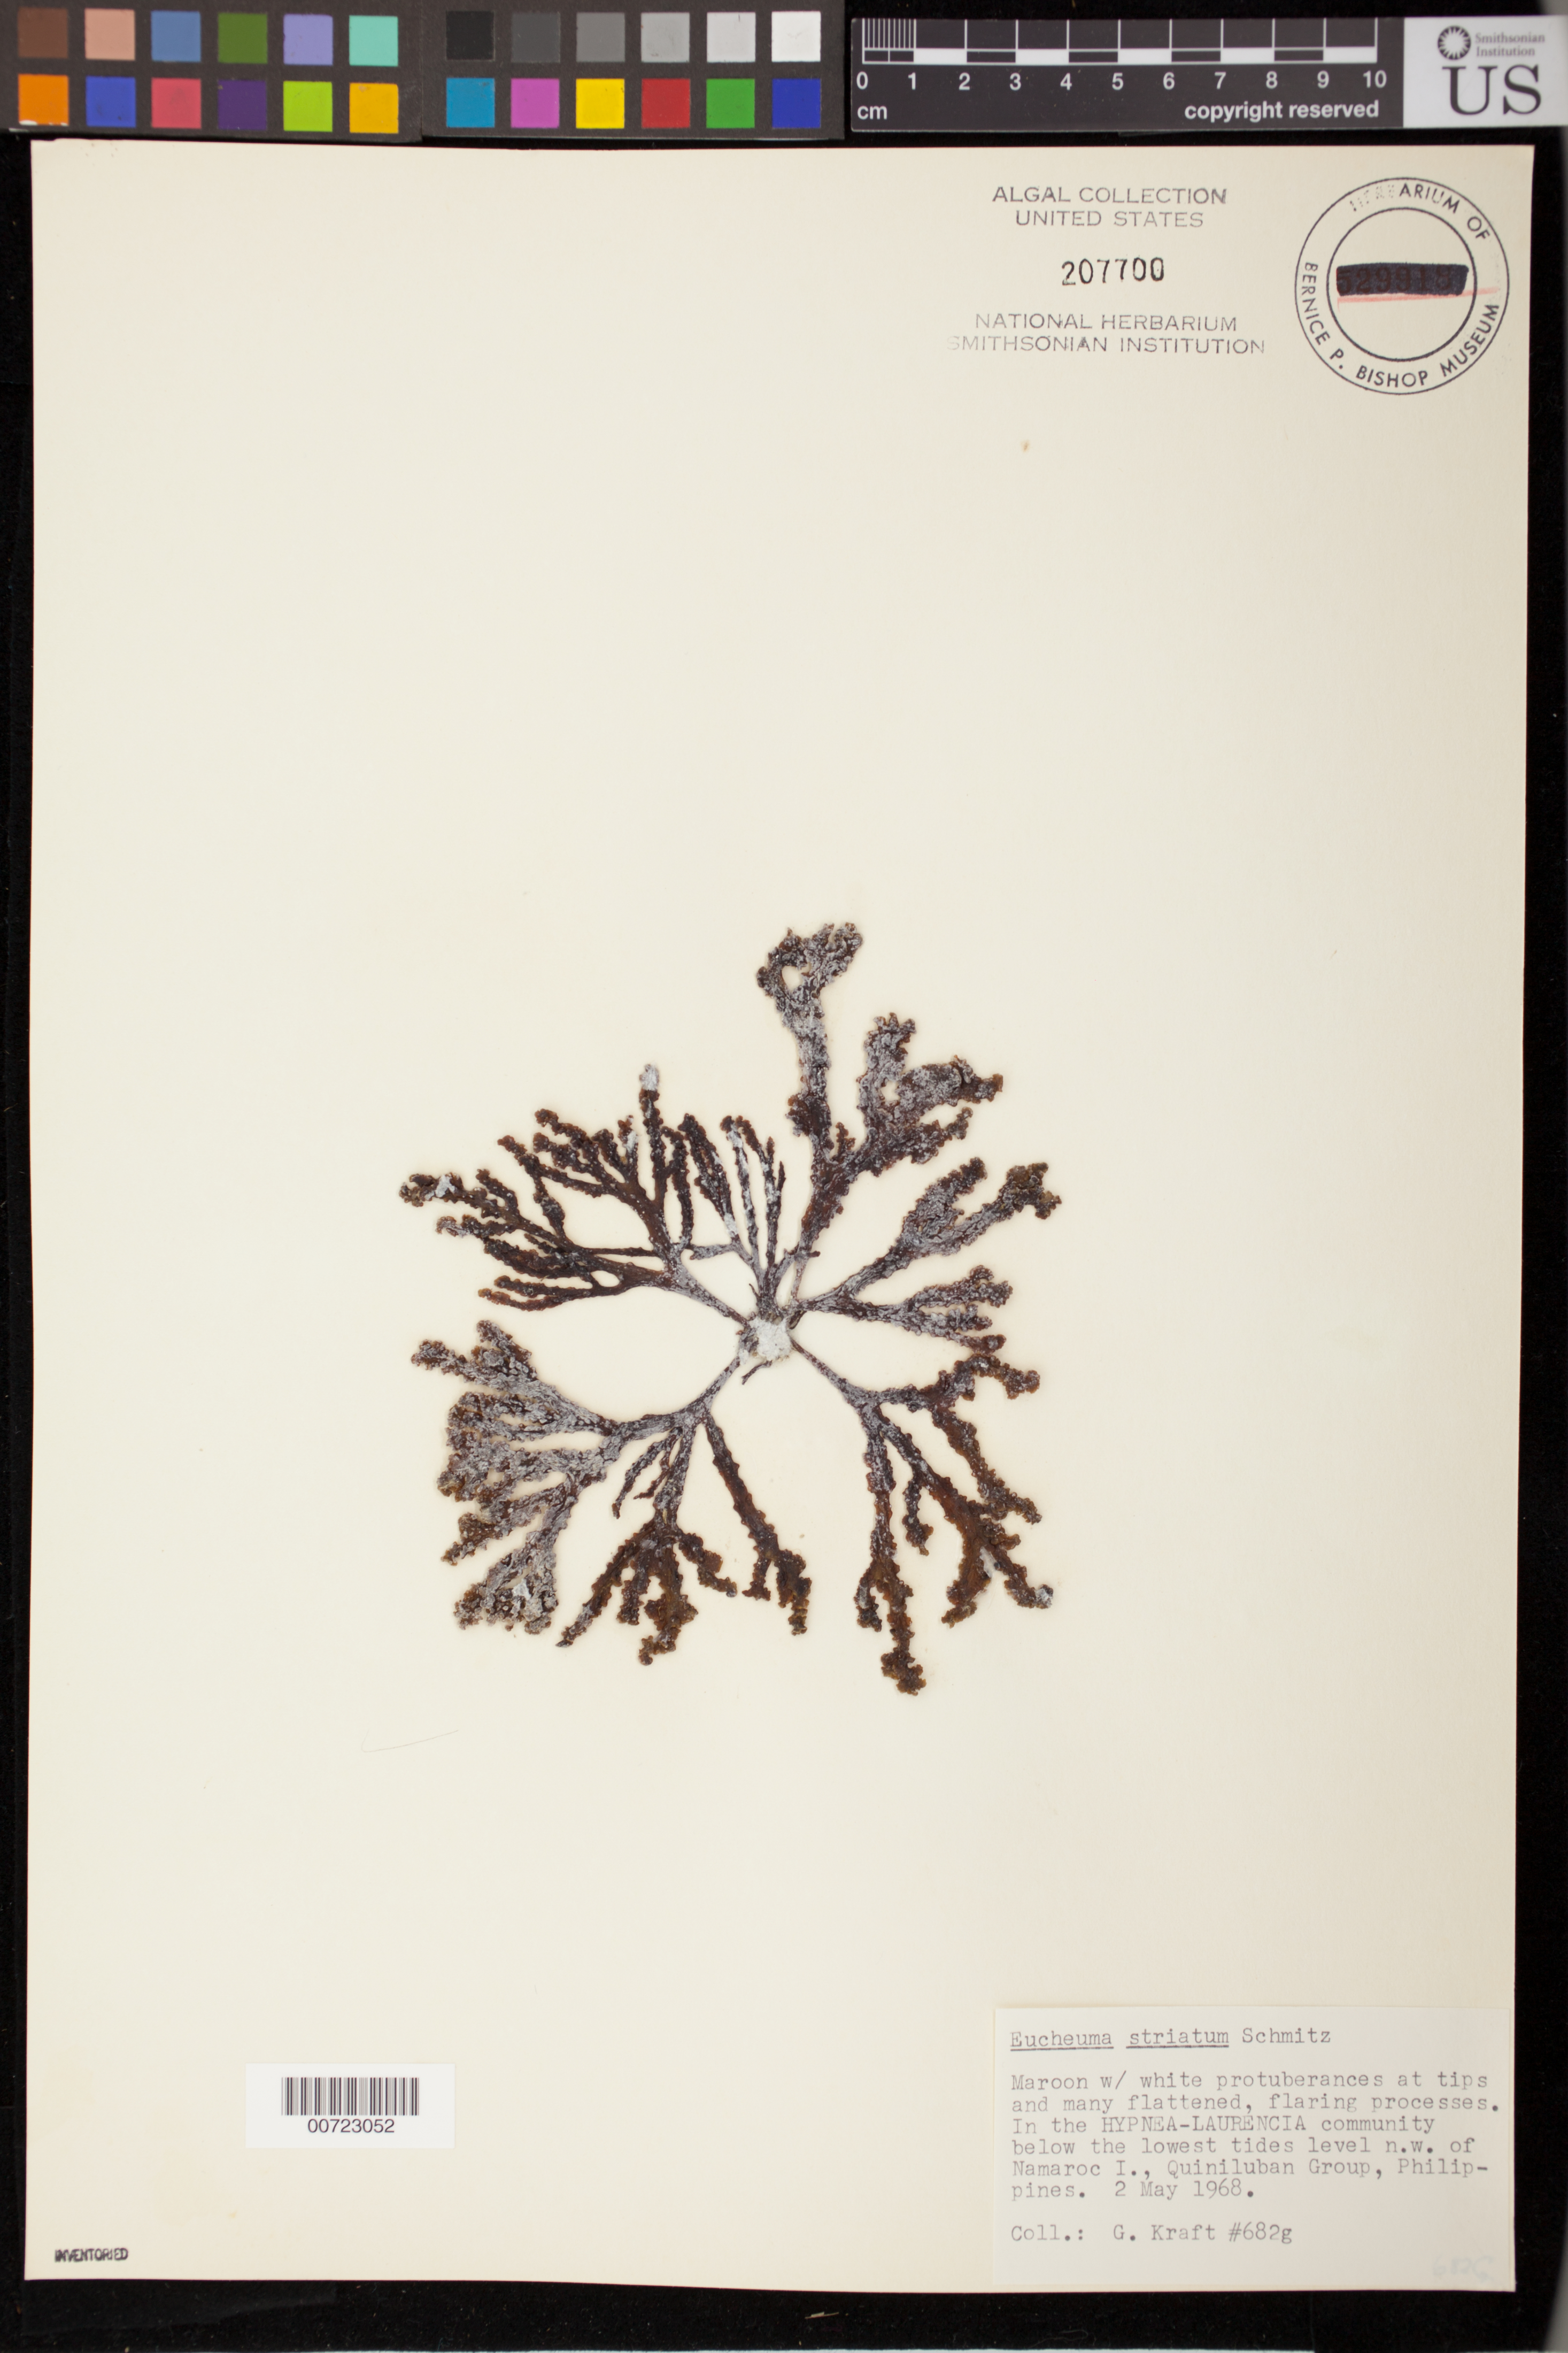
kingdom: Plantae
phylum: Rhodophyta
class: Florideophyceae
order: Gigartinales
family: Solieriaceae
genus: Kappaphycus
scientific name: Kappaphycus striatum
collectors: G. T. Kraft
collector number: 682g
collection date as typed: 02 May 1968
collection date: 1968-05-02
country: Philippines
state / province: Mimaropa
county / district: Palawan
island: Quiniluban Group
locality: Northwest of Namaroc Islet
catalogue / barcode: US 207700